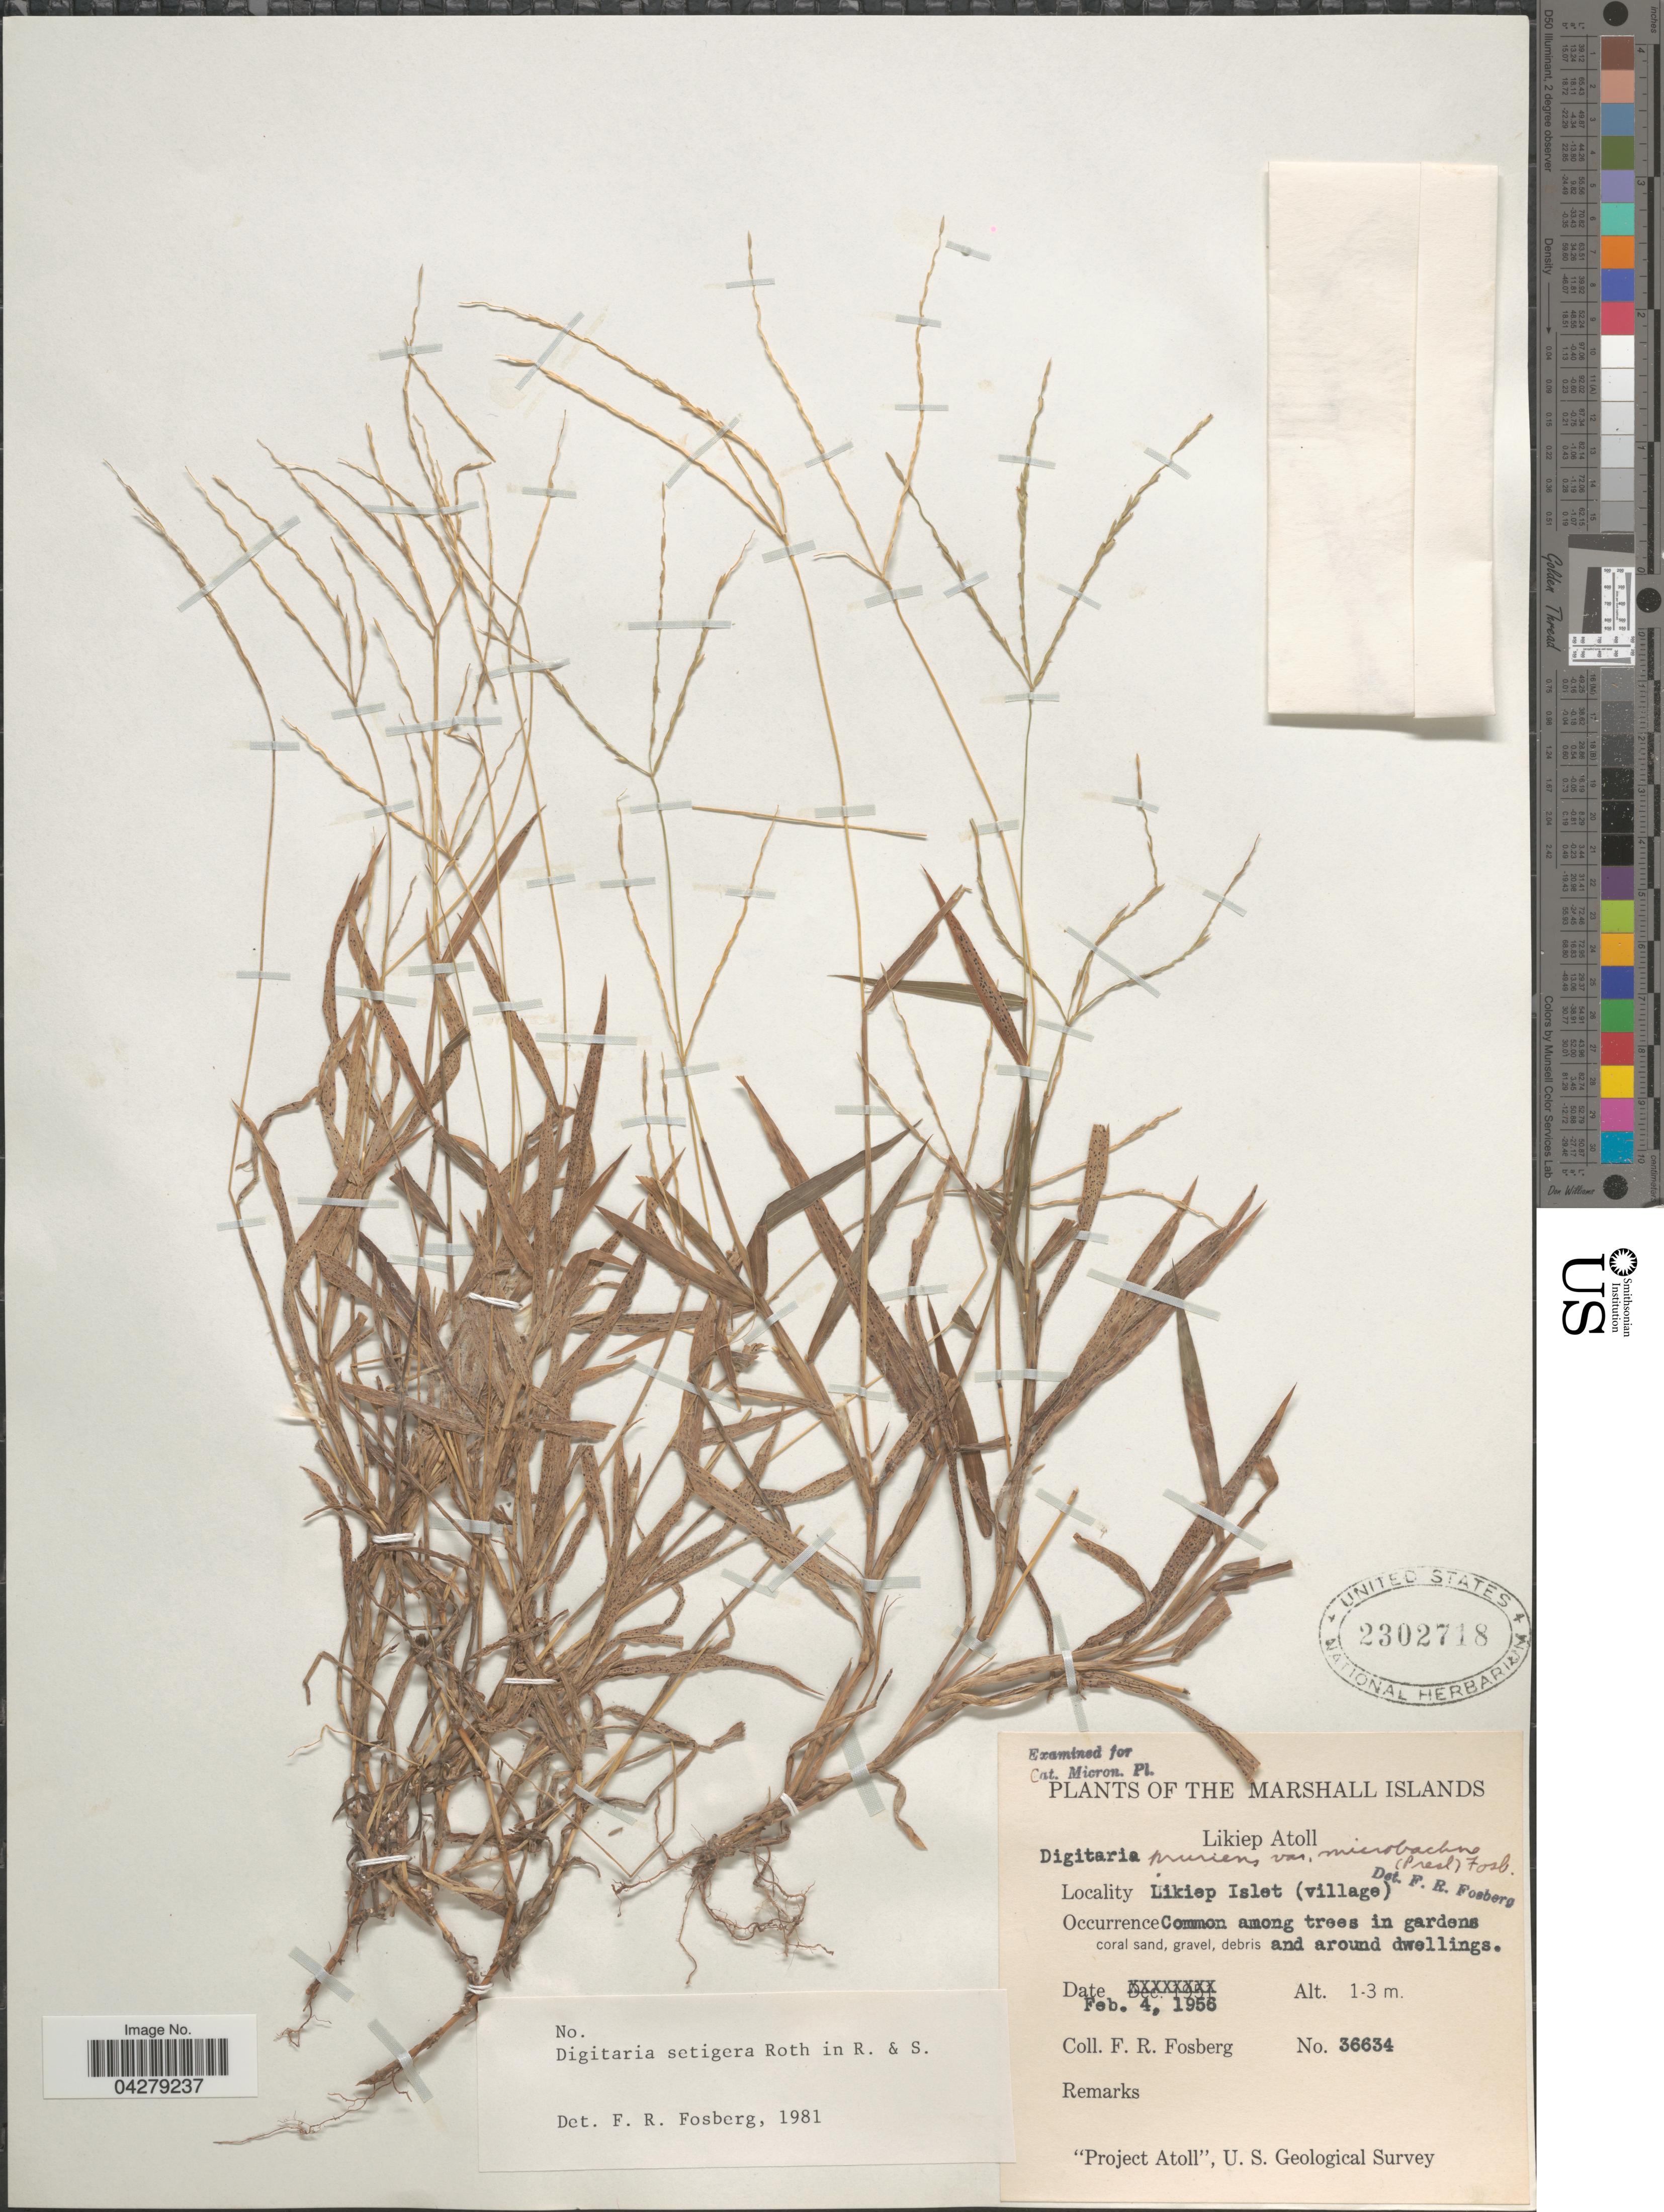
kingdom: Plantae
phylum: Tracheophyta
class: Liliopsida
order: Poales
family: Poaceae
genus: Digitaria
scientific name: Digitaria setigera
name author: Roth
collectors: F. R. Fosberg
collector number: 36634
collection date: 1956-02-04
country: Marshall Islands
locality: Likiep Islet (village). "Project Atoll", U.S. Geological Survey.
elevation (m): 1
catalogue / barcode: US 2302718